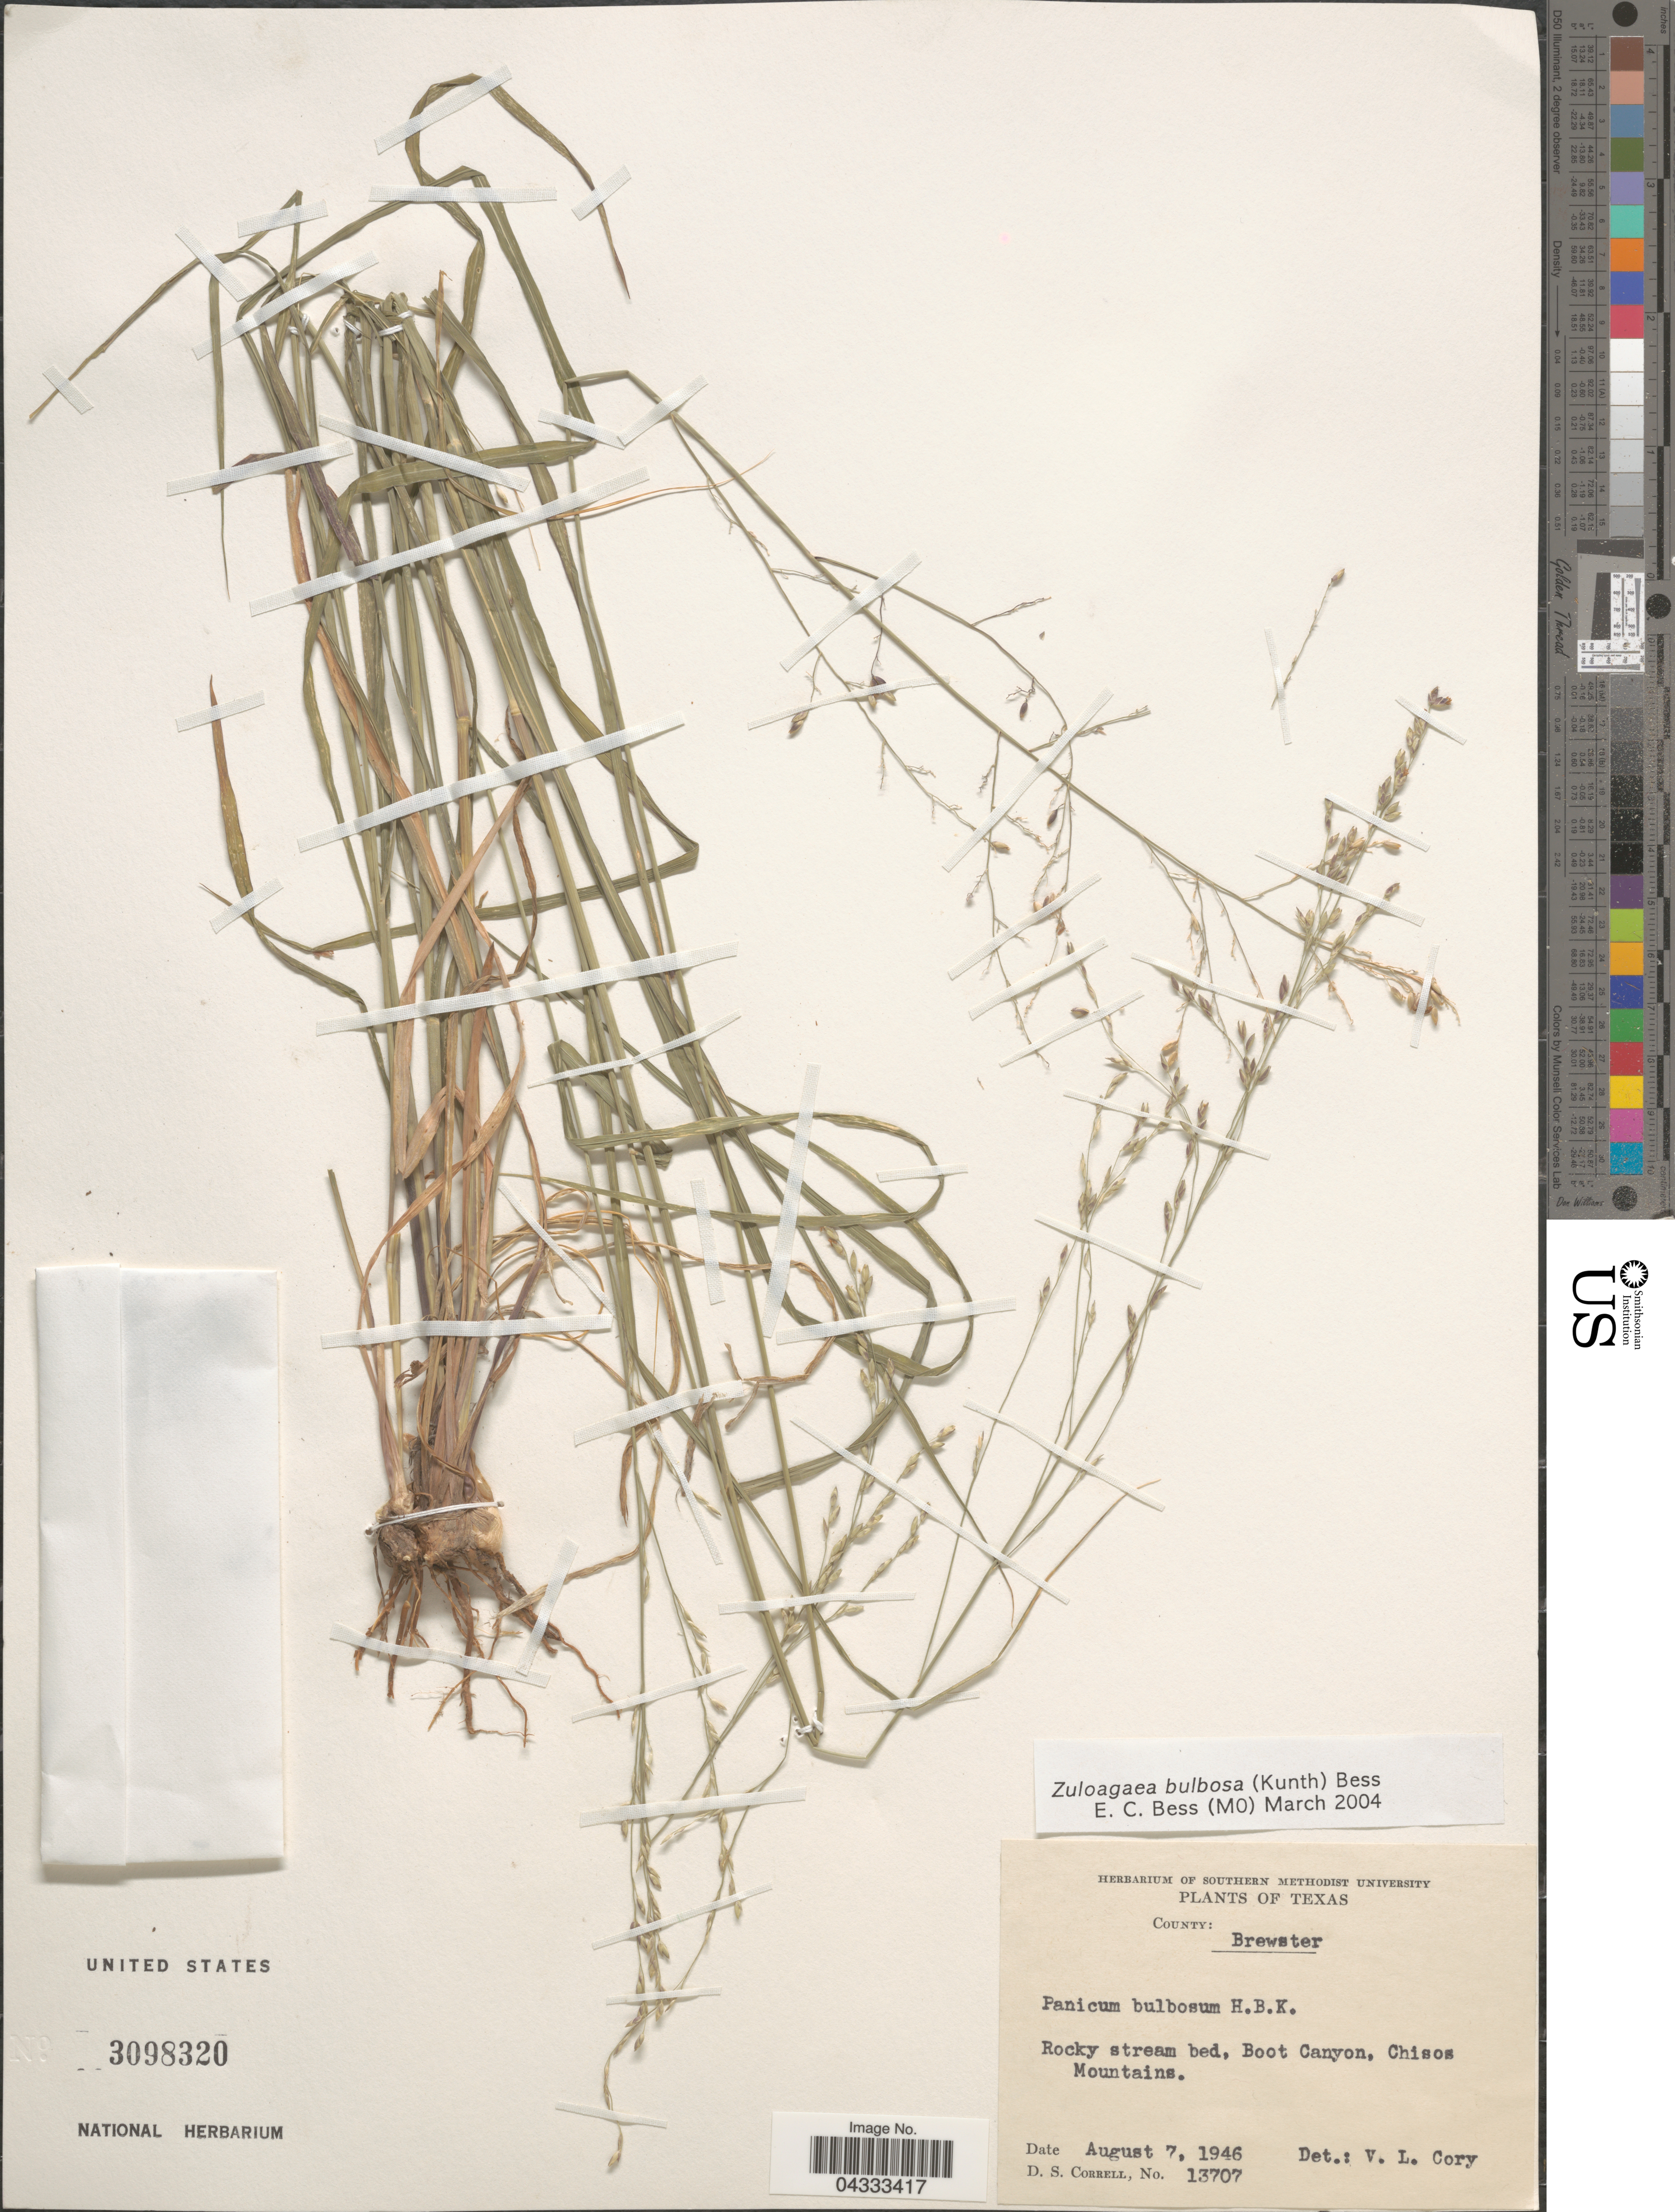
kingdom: Plantae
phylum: Tracheophyta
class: Liliopsida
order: Poales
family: Poaceae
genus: Zuloagaea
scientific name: Zuloagaea bulbosa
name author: (Kunth) E. Bess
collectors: D. S. Correll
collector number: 13707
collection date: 1946-08-07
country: United States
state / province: Texas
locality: County: Brewster. Rocky stream bed, Boot Canyon, Chisos Mountains.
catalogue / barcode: US 3098320